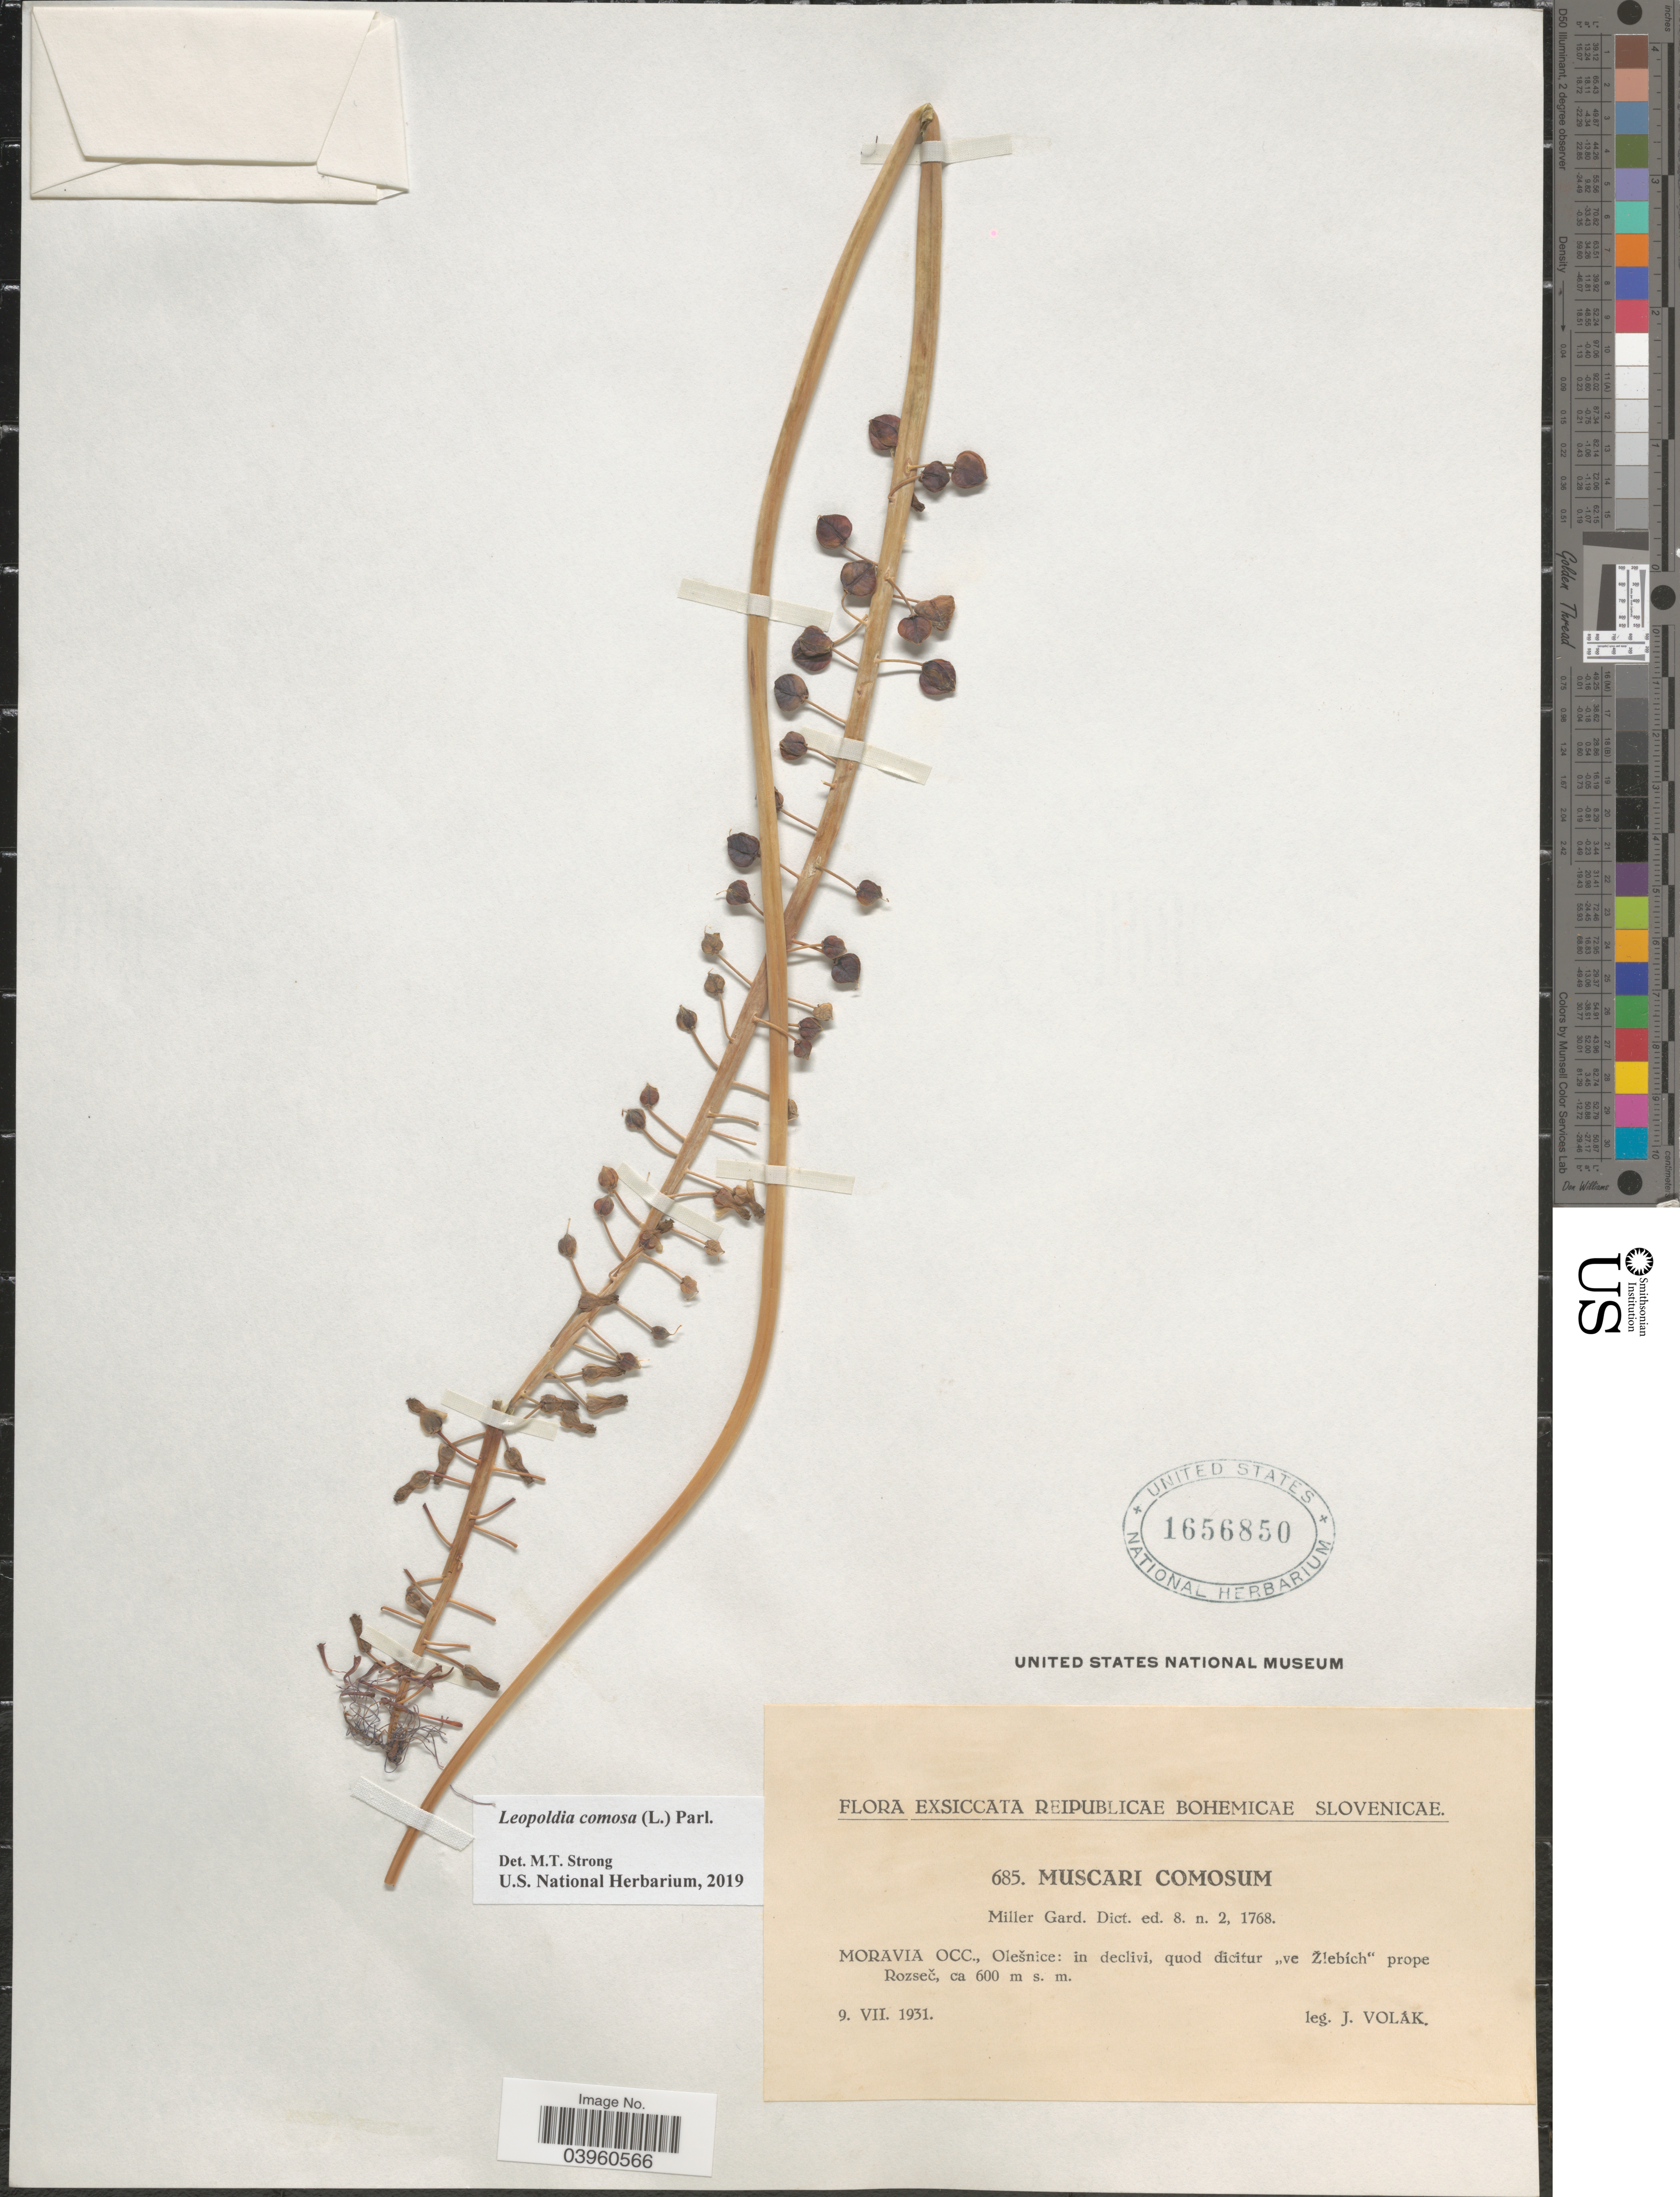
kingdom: Plantae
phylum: Tracheophyta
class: Liliopsida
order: Asparagales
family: Asparagaceae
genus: Leopoldia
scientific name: Leopoldia comosa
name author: (L.) Parl.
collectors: J. Volak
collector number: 685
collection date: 1931-07-09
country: Czechia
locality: Moravia Occ., Olešnice: in declivi, quod dicitur "ve Žlebích" prope Rozseč.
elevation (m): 600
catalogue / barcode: US 1656850